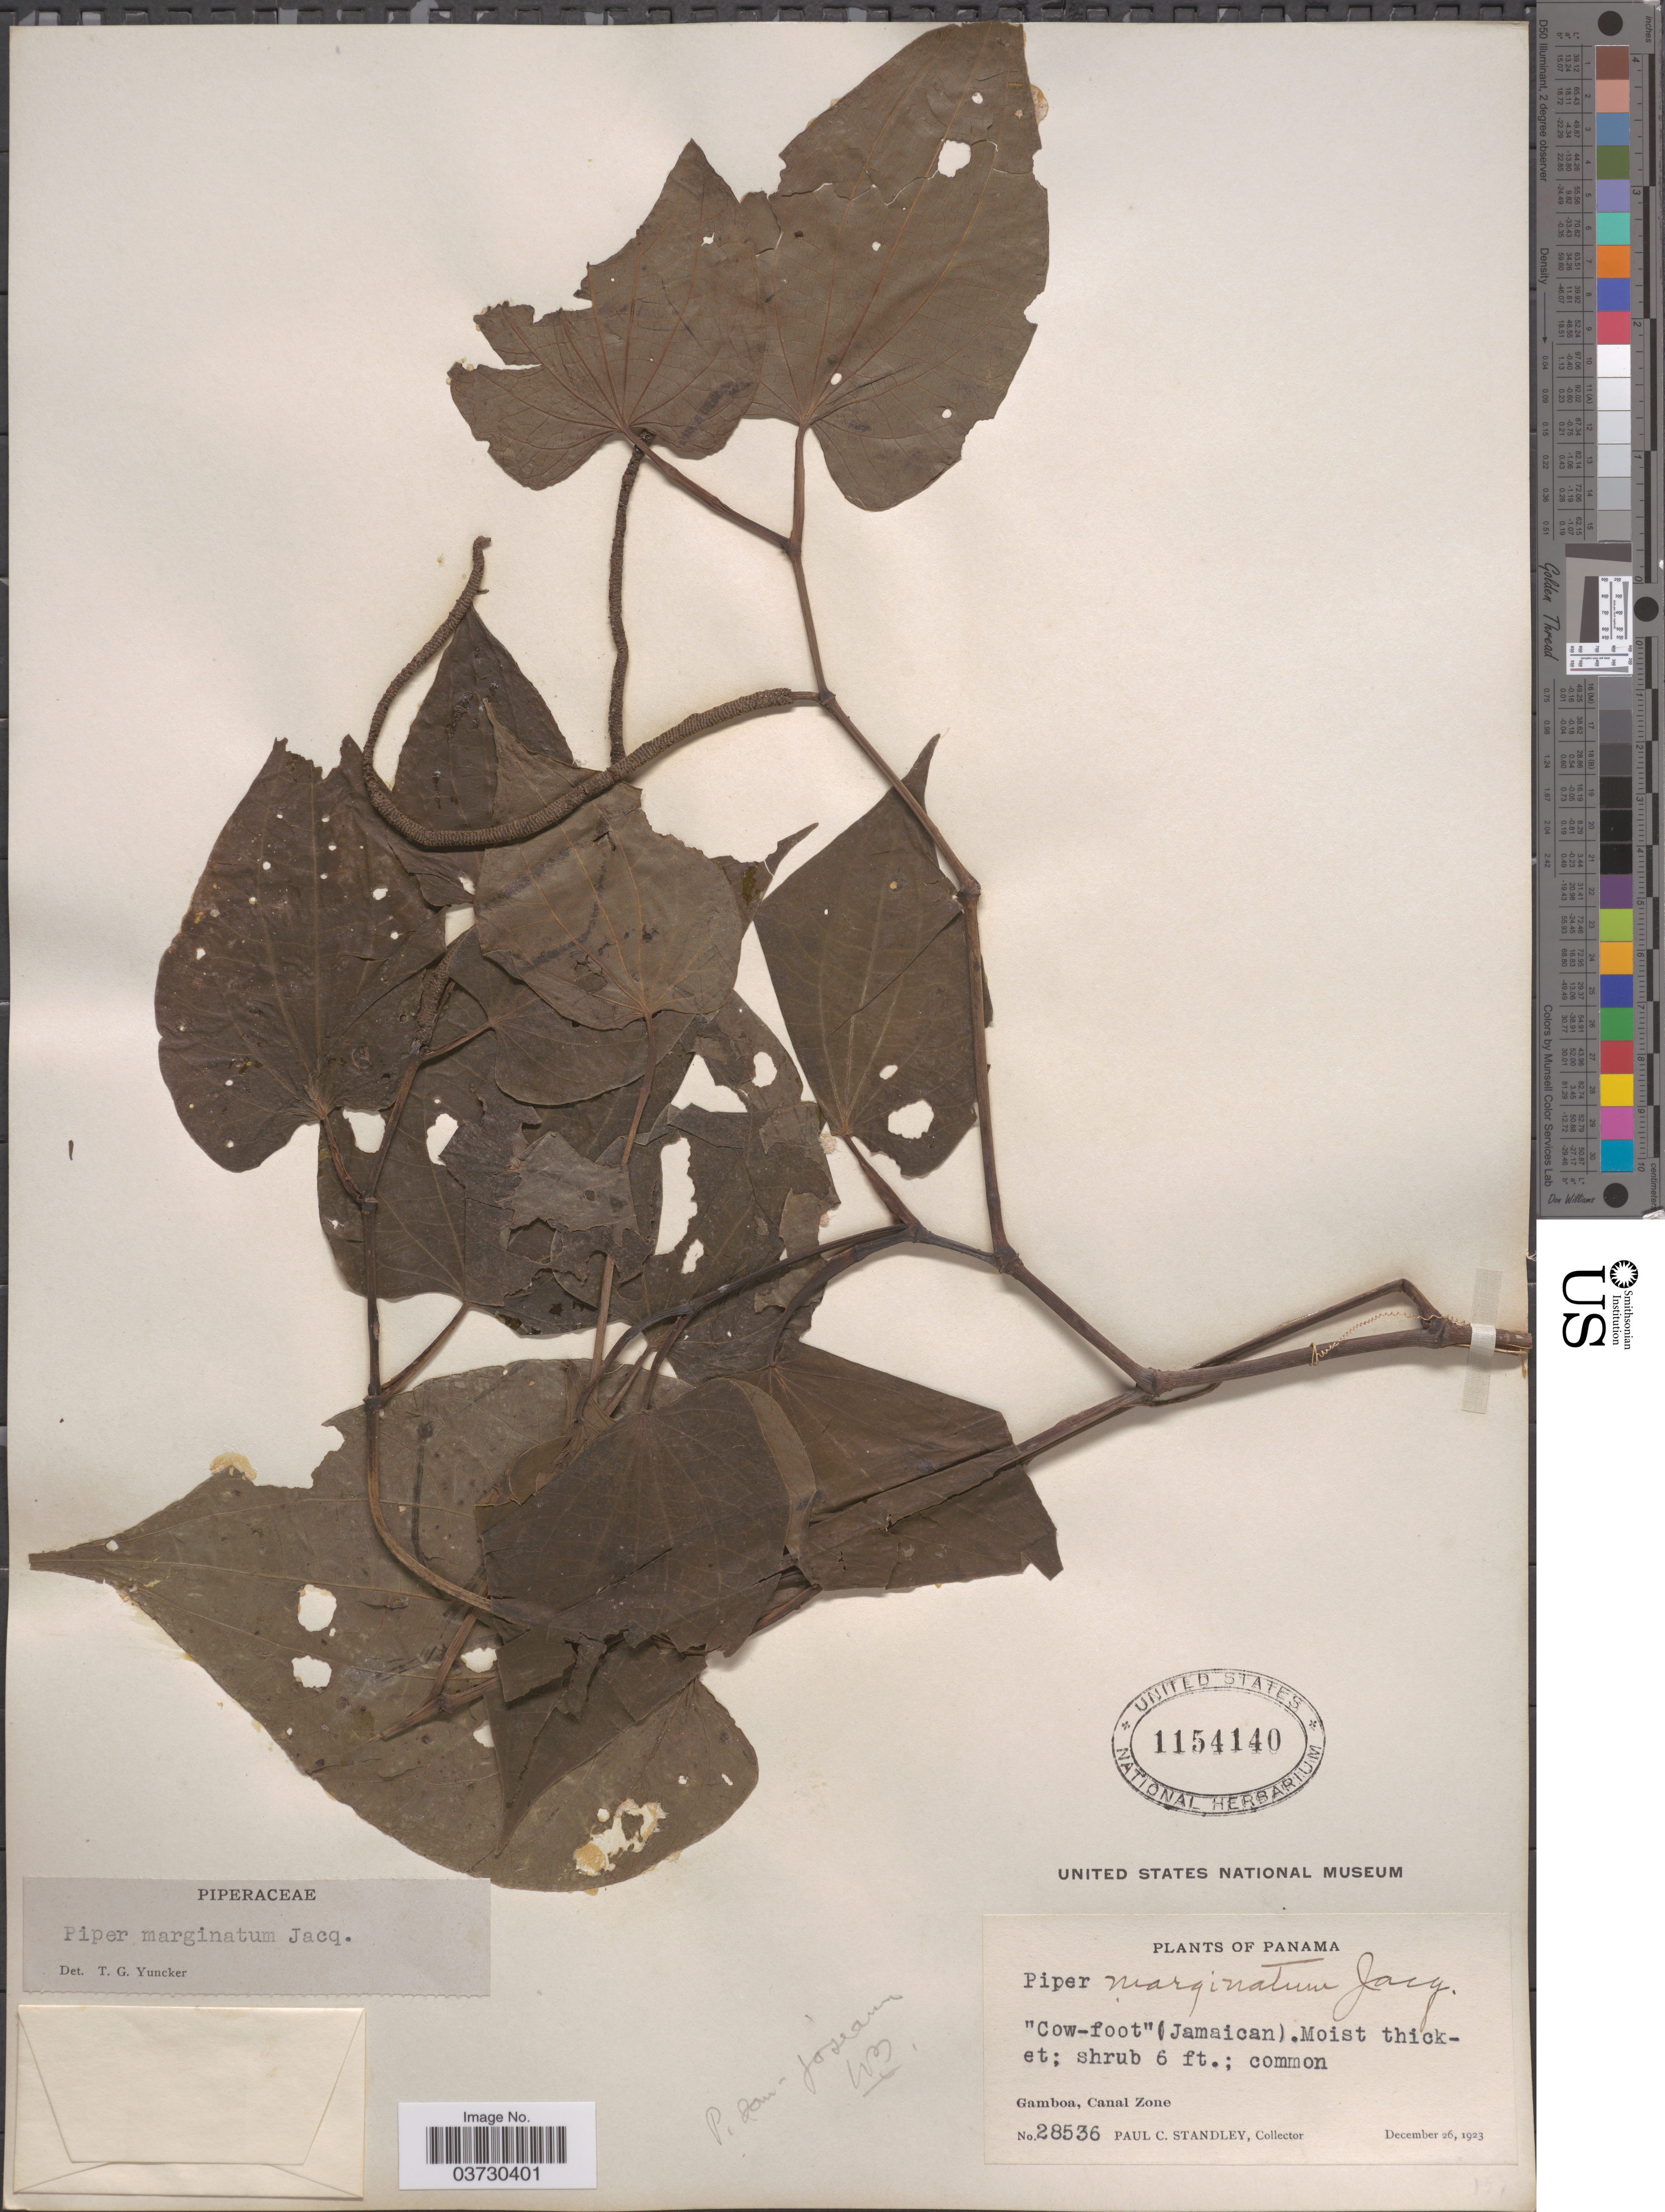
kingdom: Plantae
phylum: Tracheophyta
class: Magnoliopsida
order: Piperales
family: Piperaceae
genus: Piper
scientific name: Piper marginatum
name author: Jacq.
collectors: P. C. Standley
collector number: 28536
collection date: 1923-12-26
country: Panama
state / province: Colón / Panamá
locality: Gamboa, Canal Zone.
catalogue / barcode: US 1154140